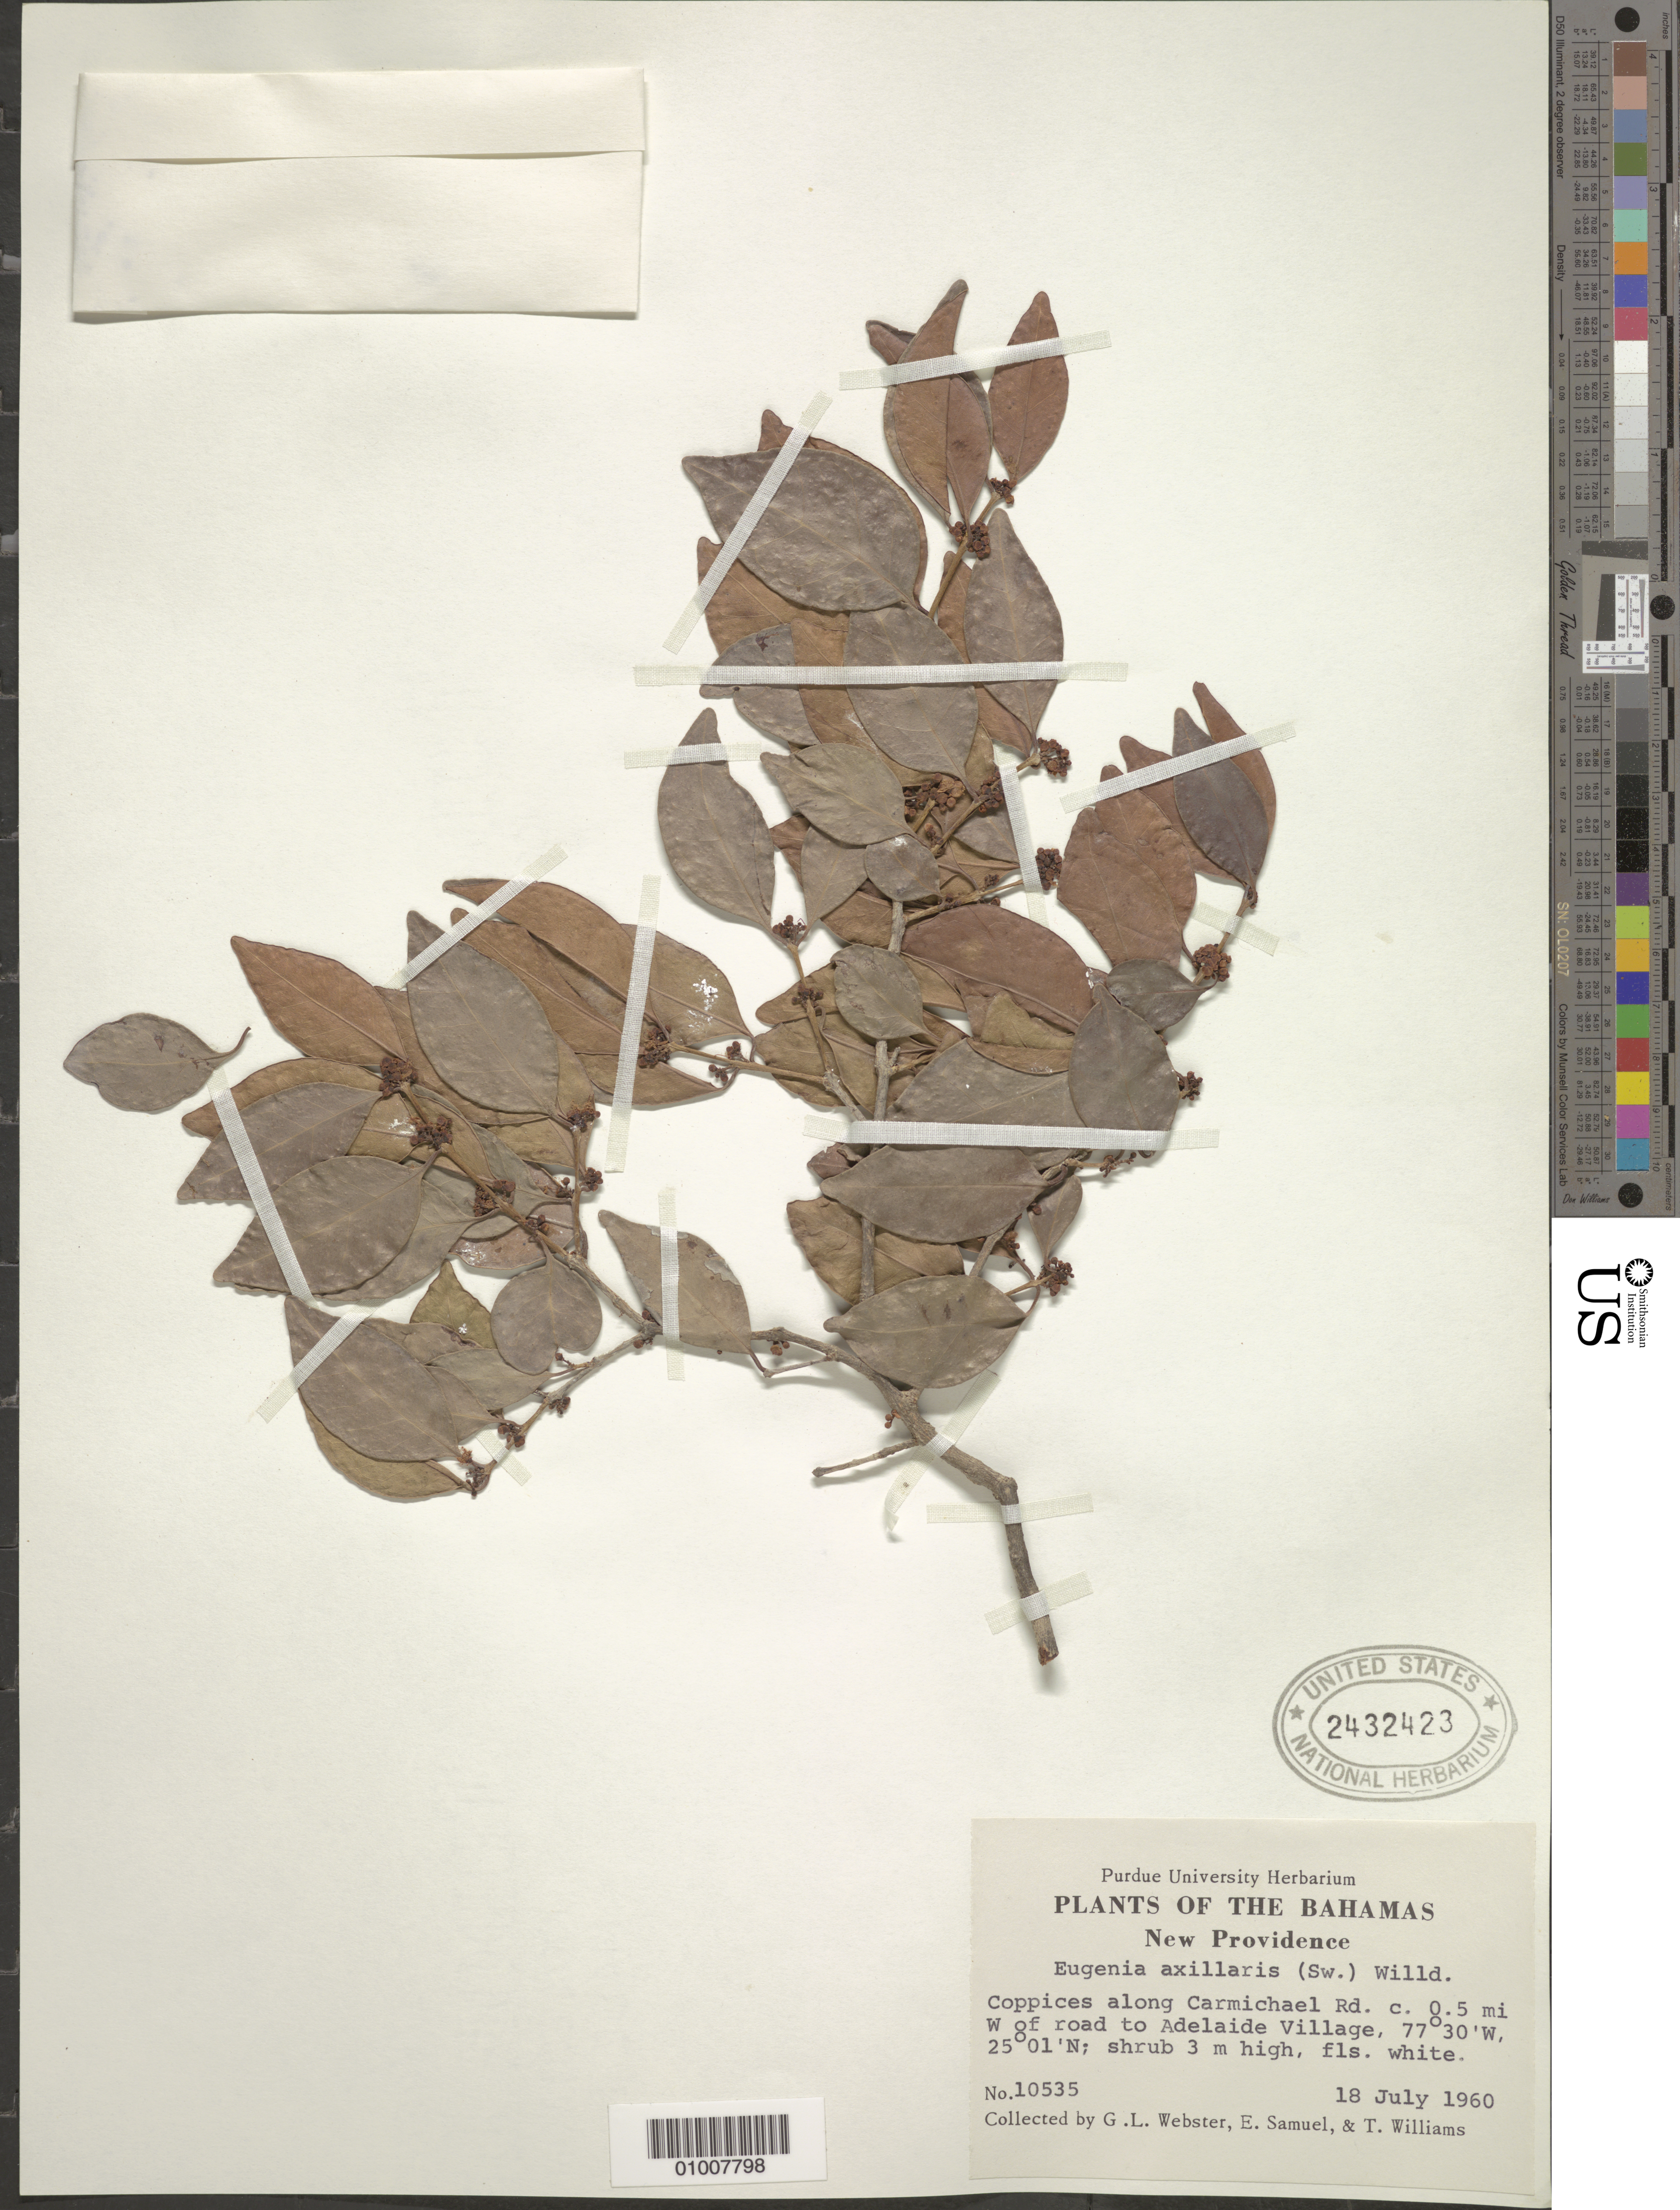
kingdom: Plantae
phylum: Tracheophyta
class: Magnoliopsida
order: Myrtales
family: Myrtaceae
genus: Eugenia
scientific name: Eugenia axillaris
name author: (Sw.) Willd.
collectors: G. L. Webster, E. Samuel & T. Williams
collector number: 10535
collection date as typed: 18 Jul 1960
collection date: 1960-07-18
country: Bahamas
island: New Providence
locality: Along Carmichael Road, ca. 0.5 mi. west of road to Adelaide Village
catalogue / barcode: US 2432423